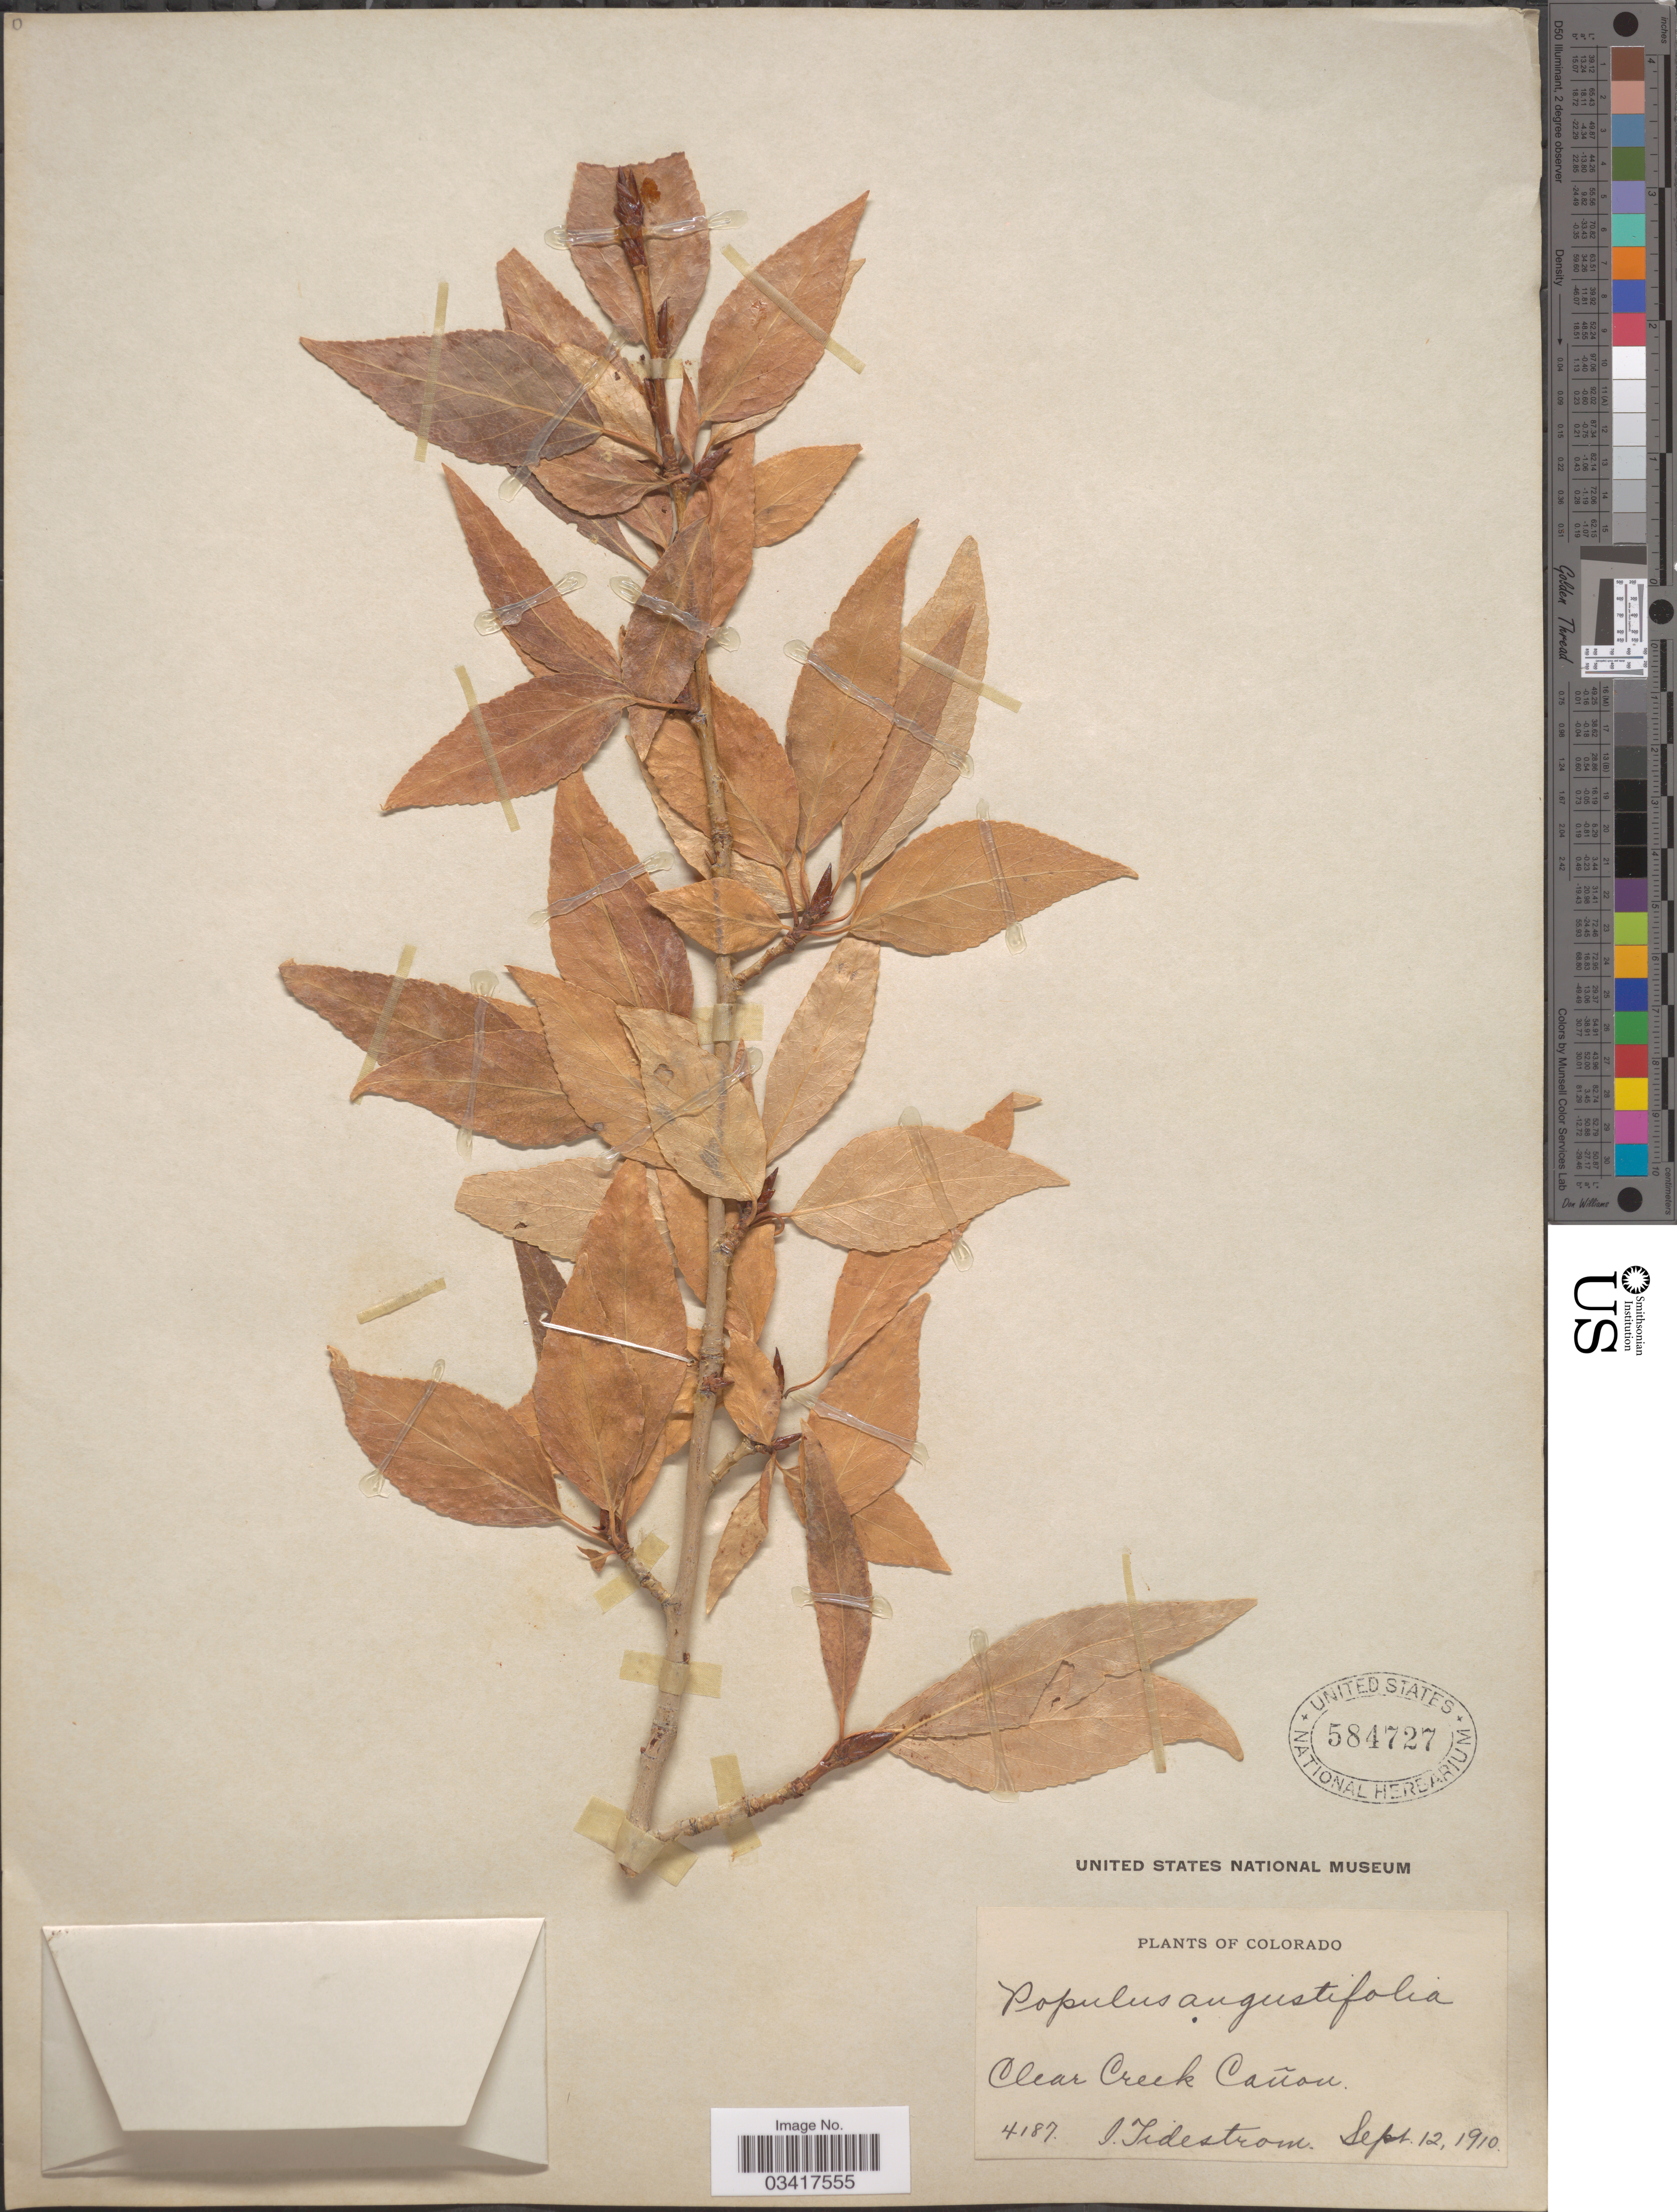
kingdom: Plantae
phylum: Tracheophyta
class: Magnoliopsida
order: Malpighiales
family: Salicaceae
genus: Populus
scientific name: Populus angustifolia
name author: E. James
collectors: I. F. Tidestrom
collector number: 4187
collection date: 1910-09-12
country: United States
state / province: Colorado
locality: Clear Creek Cañon.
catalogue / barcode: US 584727